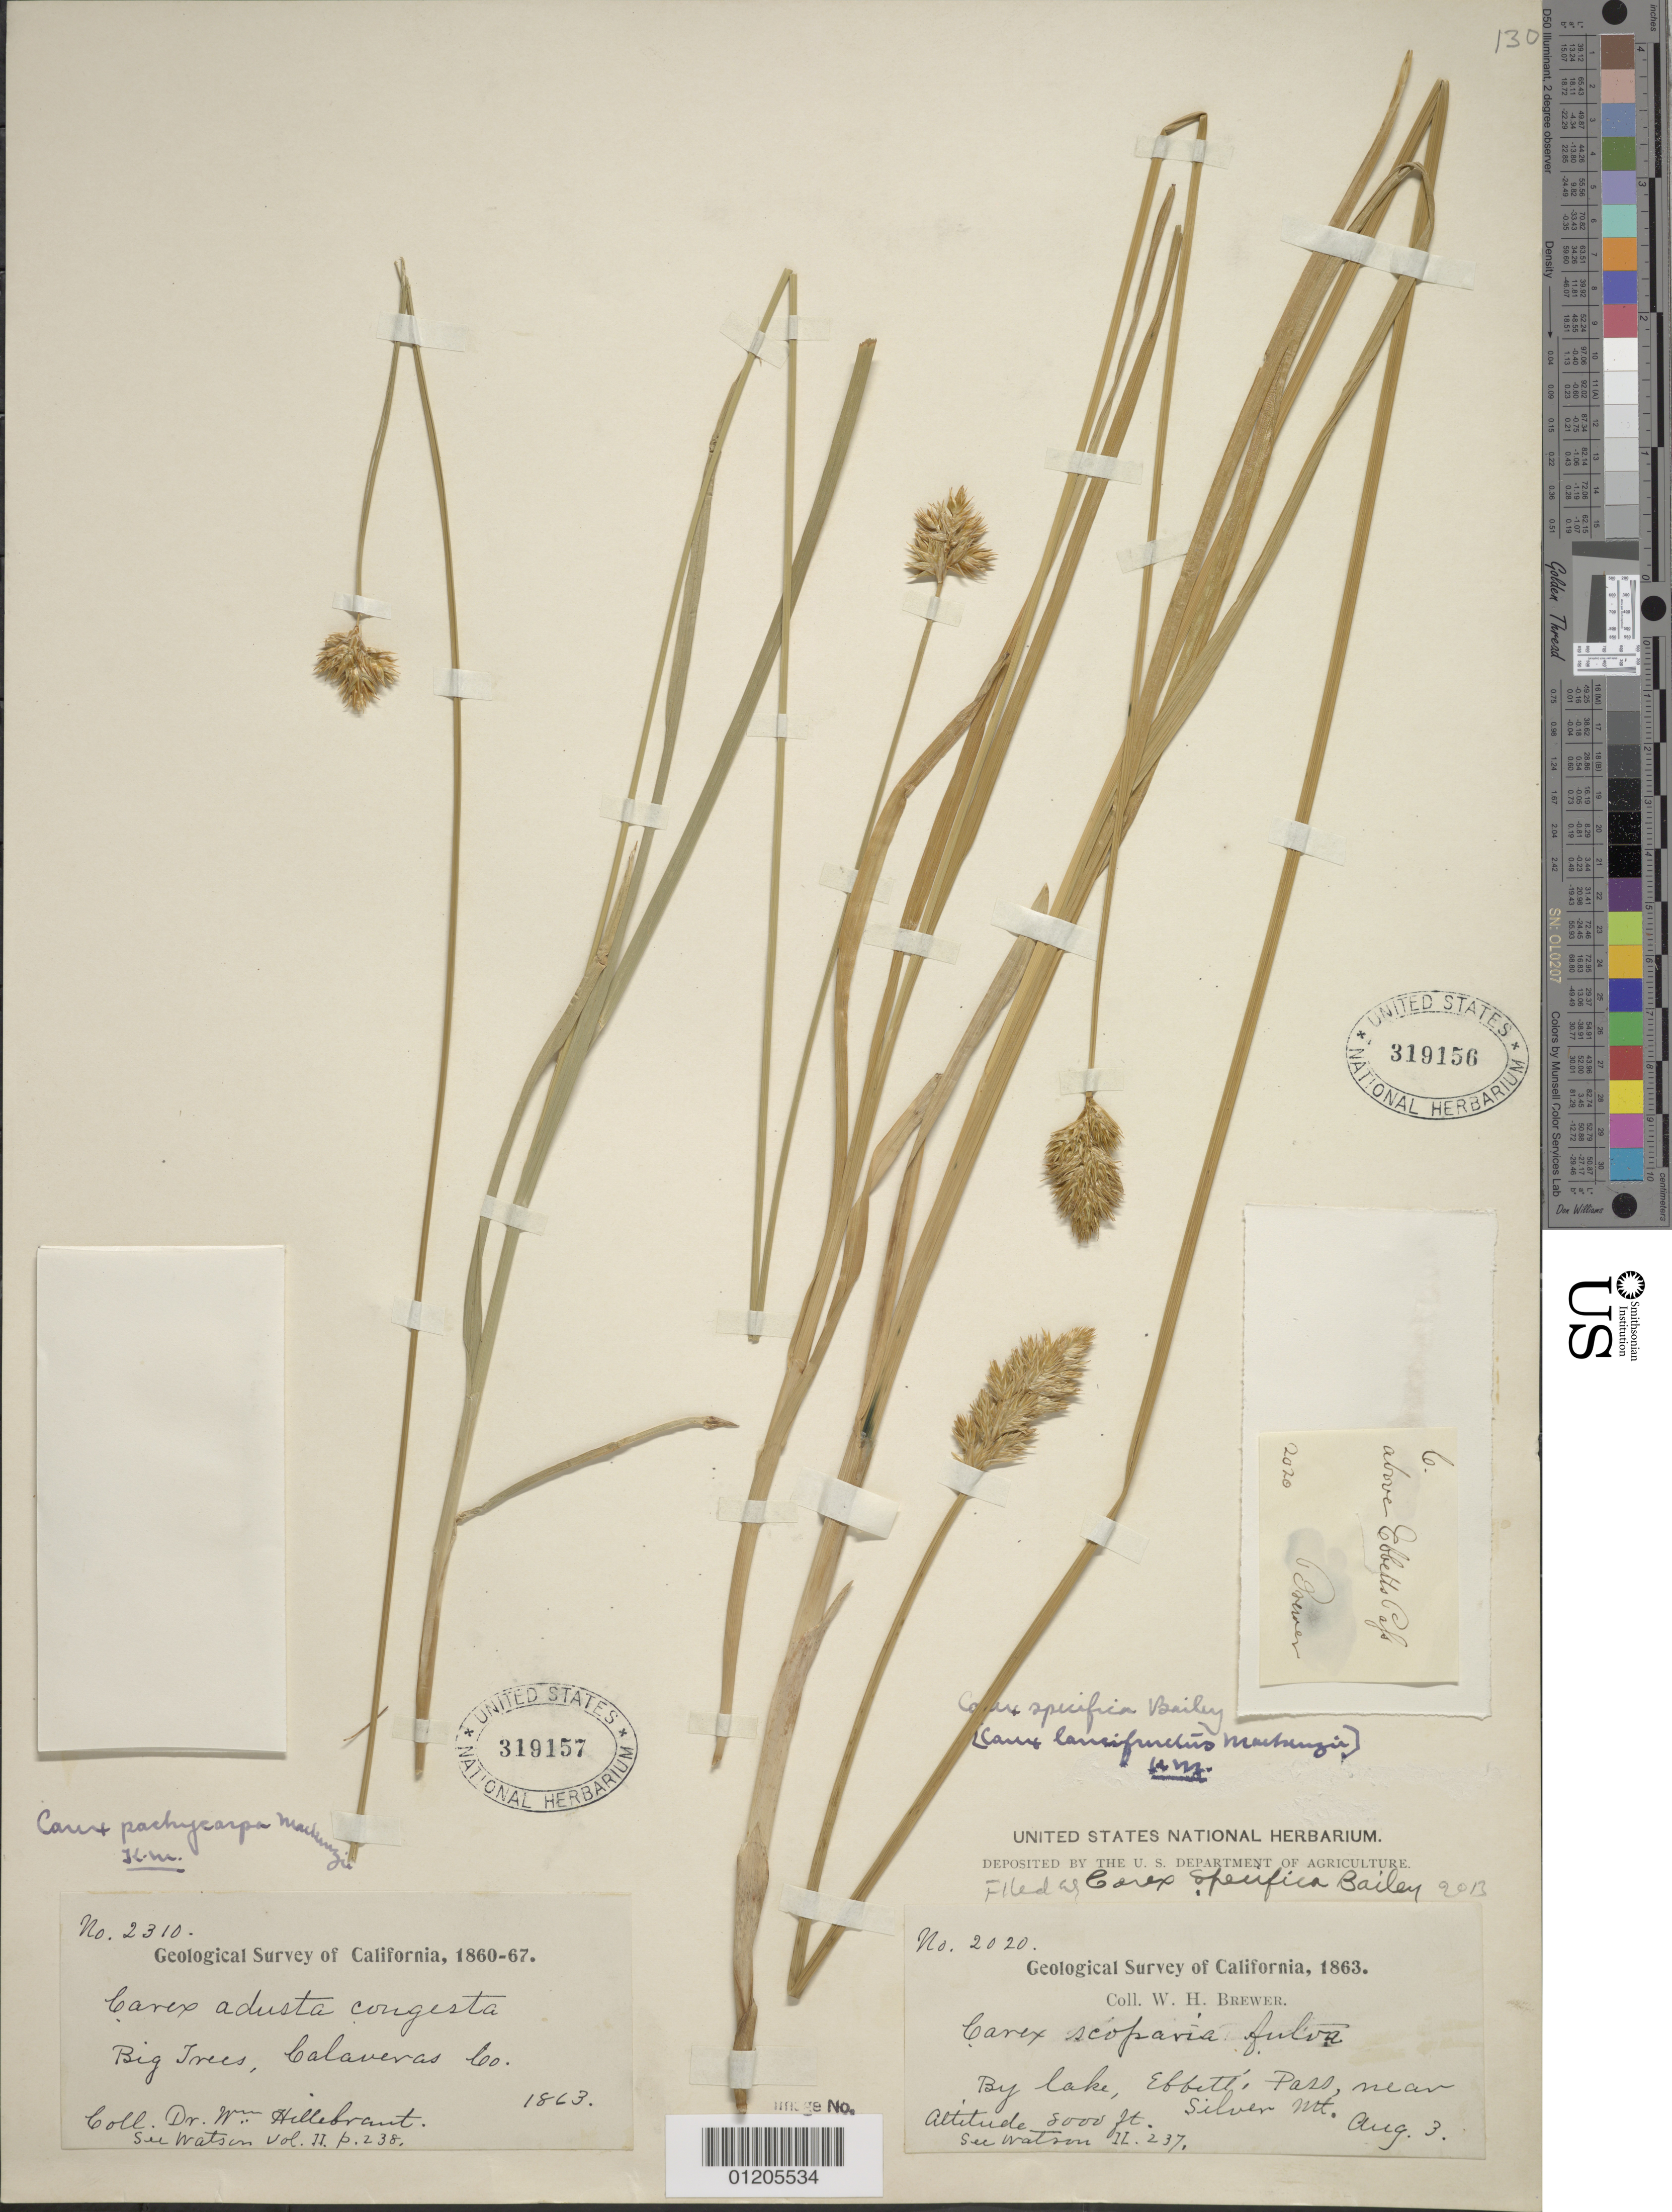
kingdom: Plantae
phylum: Tracheophyta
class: Liliopsida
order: Poales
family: Cyperaceae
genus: Carex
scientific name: Carex specifica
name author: L.H. Bailey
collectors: W. Hillebrand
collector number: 2310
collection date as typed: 1863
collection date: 1863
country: United States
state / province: California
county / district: Calaveras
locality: Big Trees.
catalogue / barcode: US 319157-2